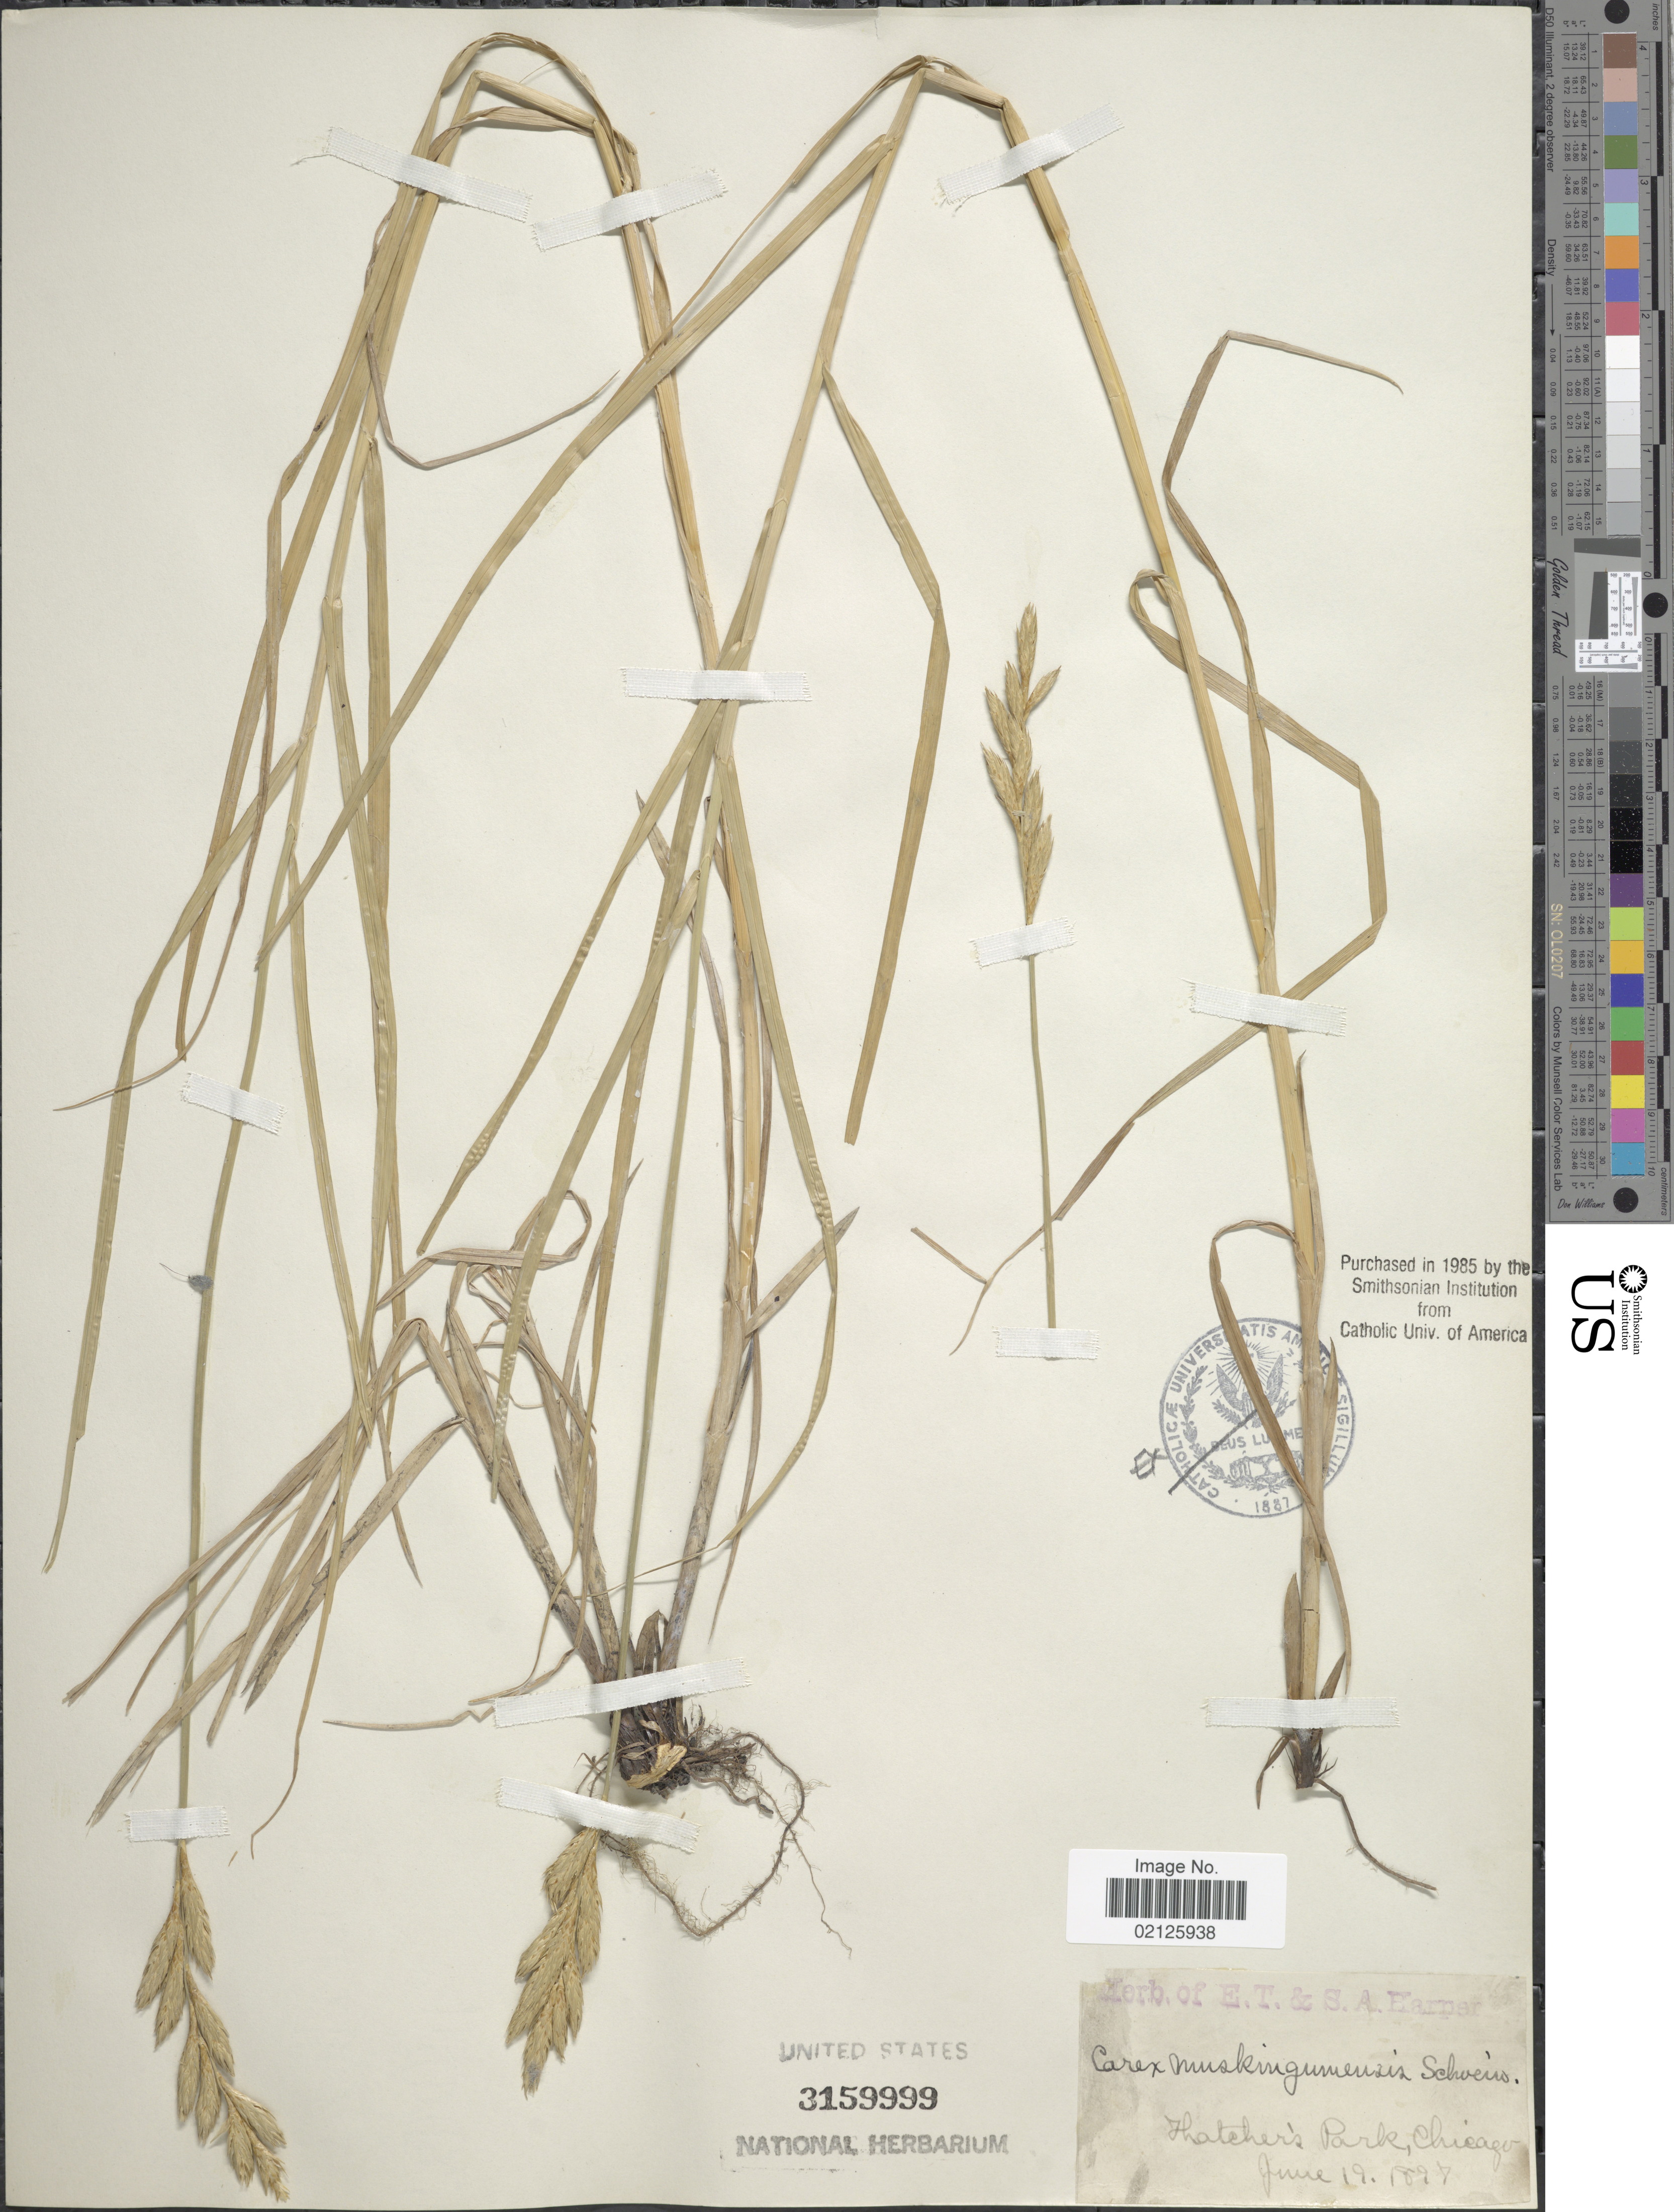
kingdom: Plantae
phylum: Tracheophyta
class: Liliopsida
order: Poales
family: Cyperaceae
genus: Carex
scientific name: Carex muskingumensis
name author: Schwein.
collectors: ex herb. E. T. & S. A. Harper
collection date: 1897-06-19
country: United States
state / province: Illinois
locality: Thatcher's Park, Chicago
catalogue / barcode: US 3159999